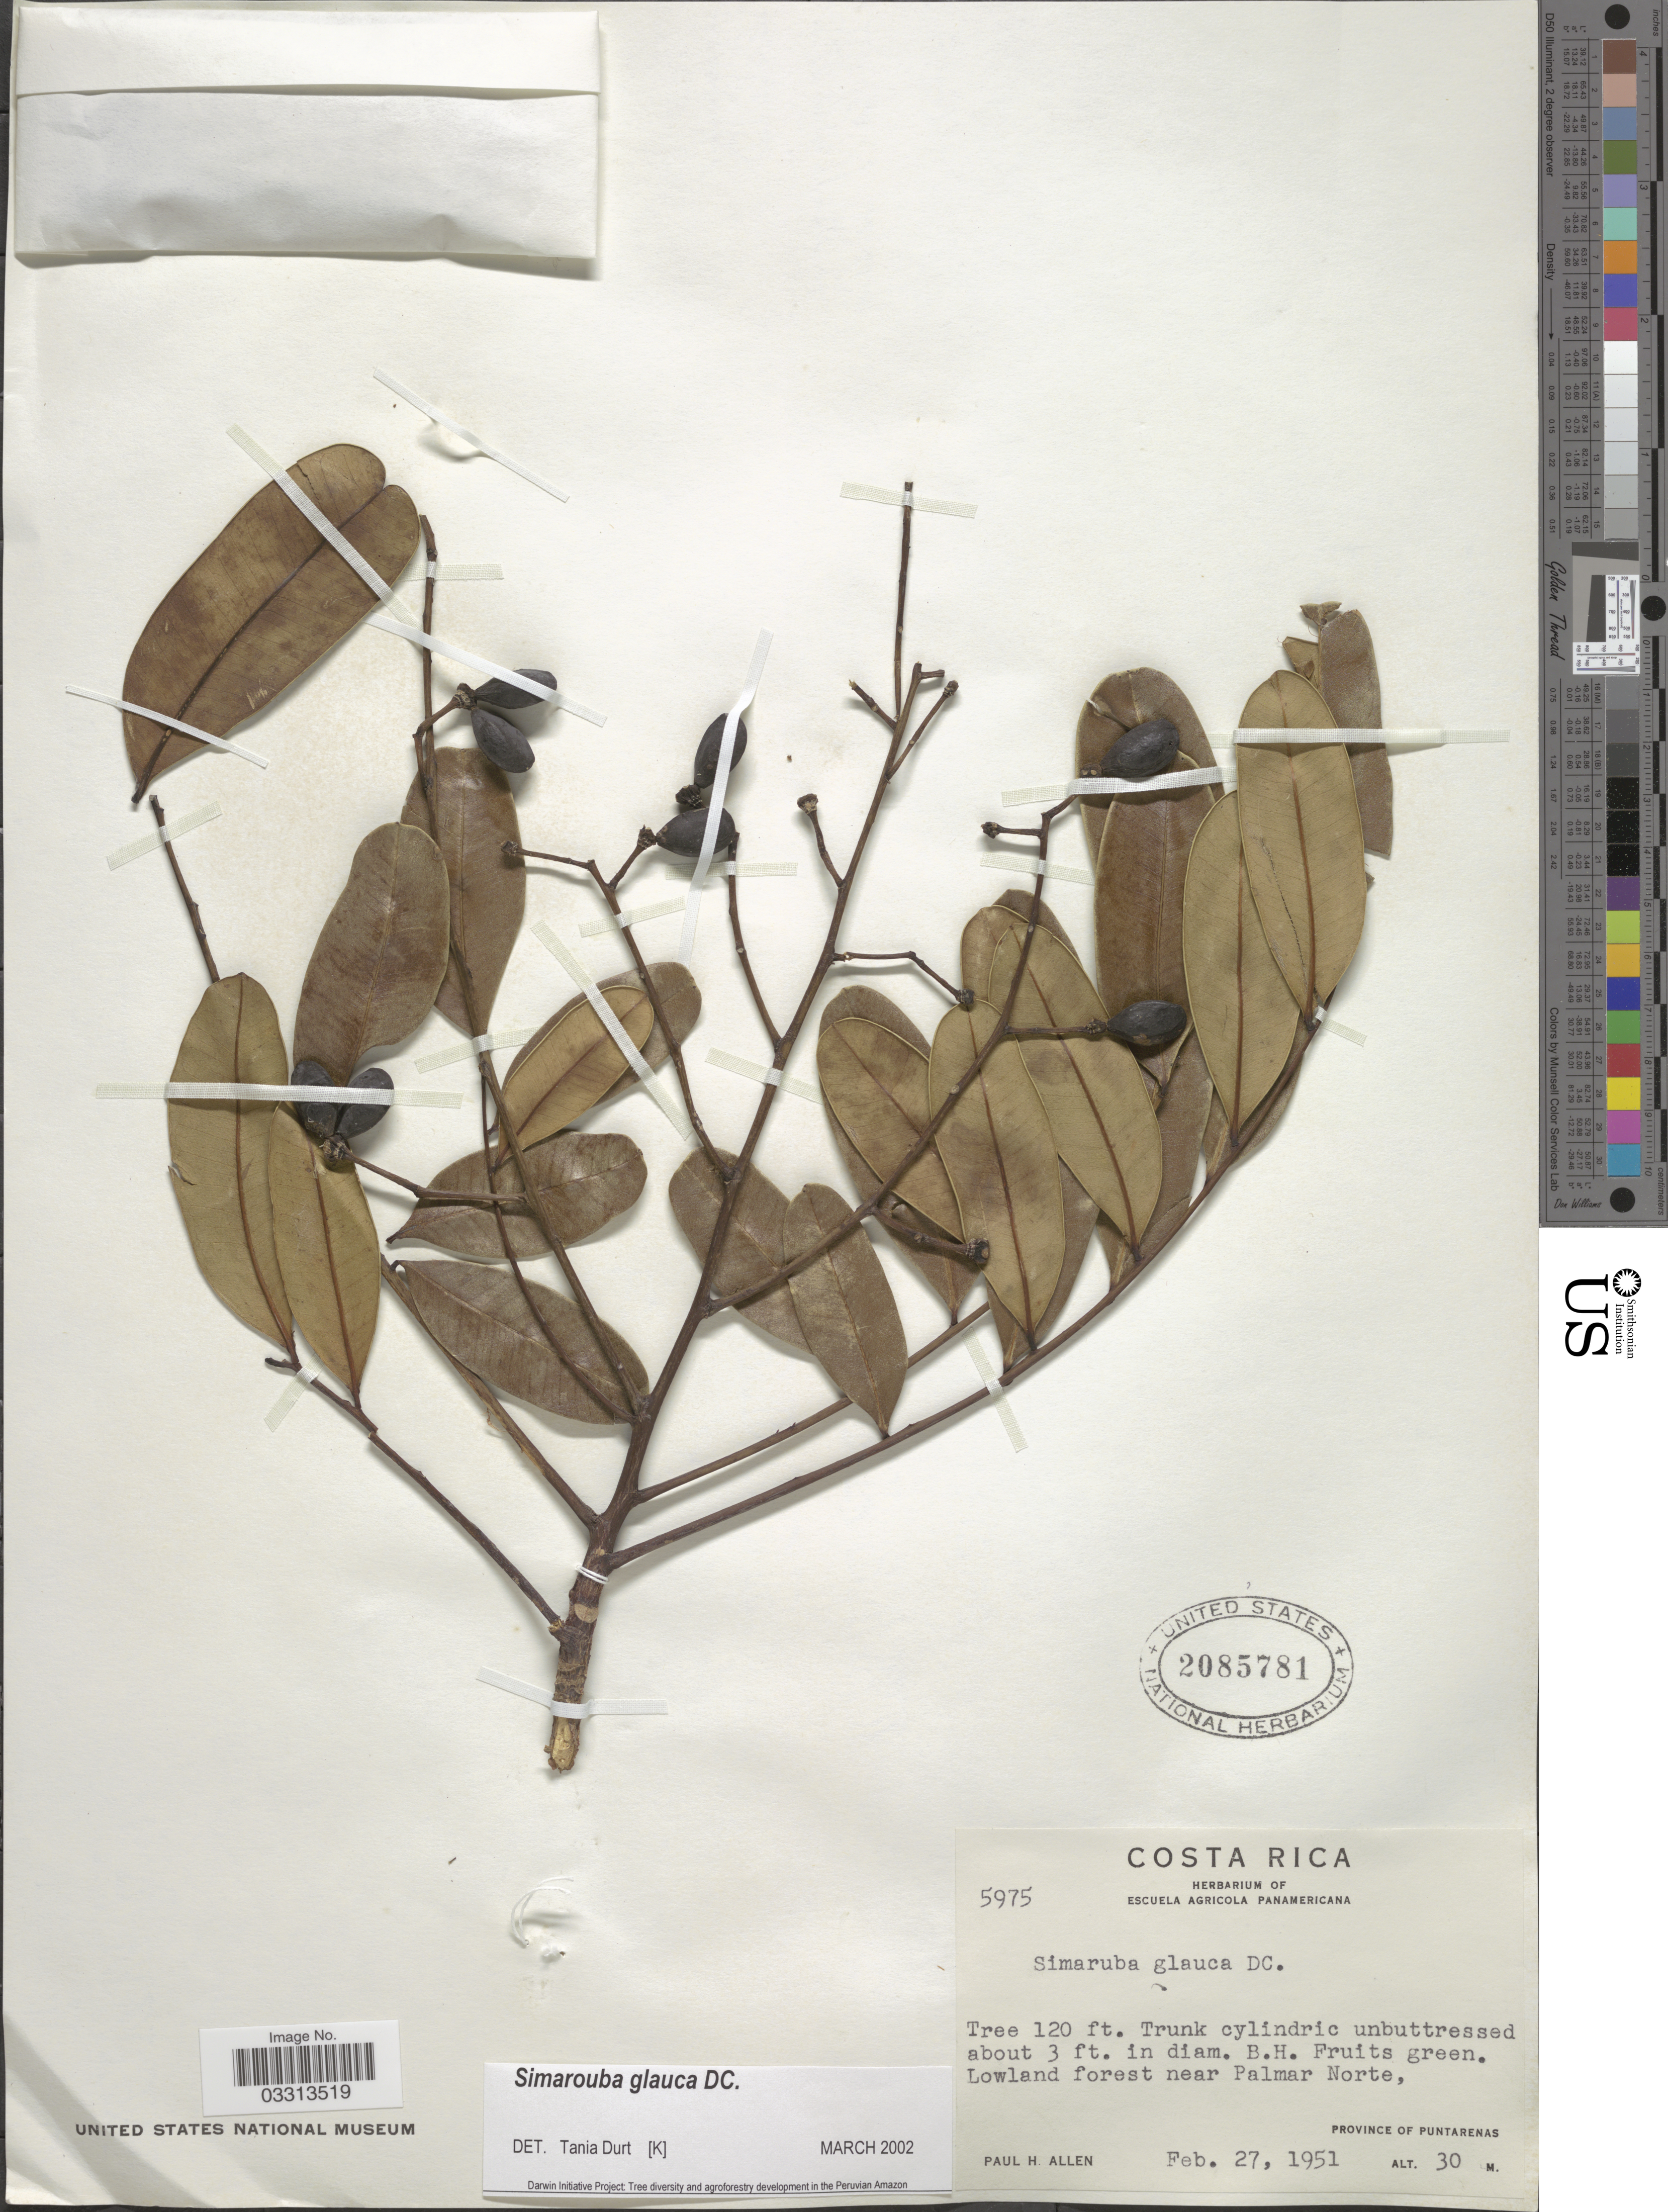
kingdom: Plantae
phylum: Tracheophyta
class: Magnoliopsida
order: Sapindales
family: Simaroubaceae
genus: Simarouba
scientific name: Simarouba glauca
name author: DC.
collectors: P. H. Allen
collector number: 5975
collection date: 1951-02-27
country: Costa Rica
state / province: Puntarenas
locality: Lowland forest near Palmar Norte.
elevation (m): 30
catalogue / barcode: US 2085781